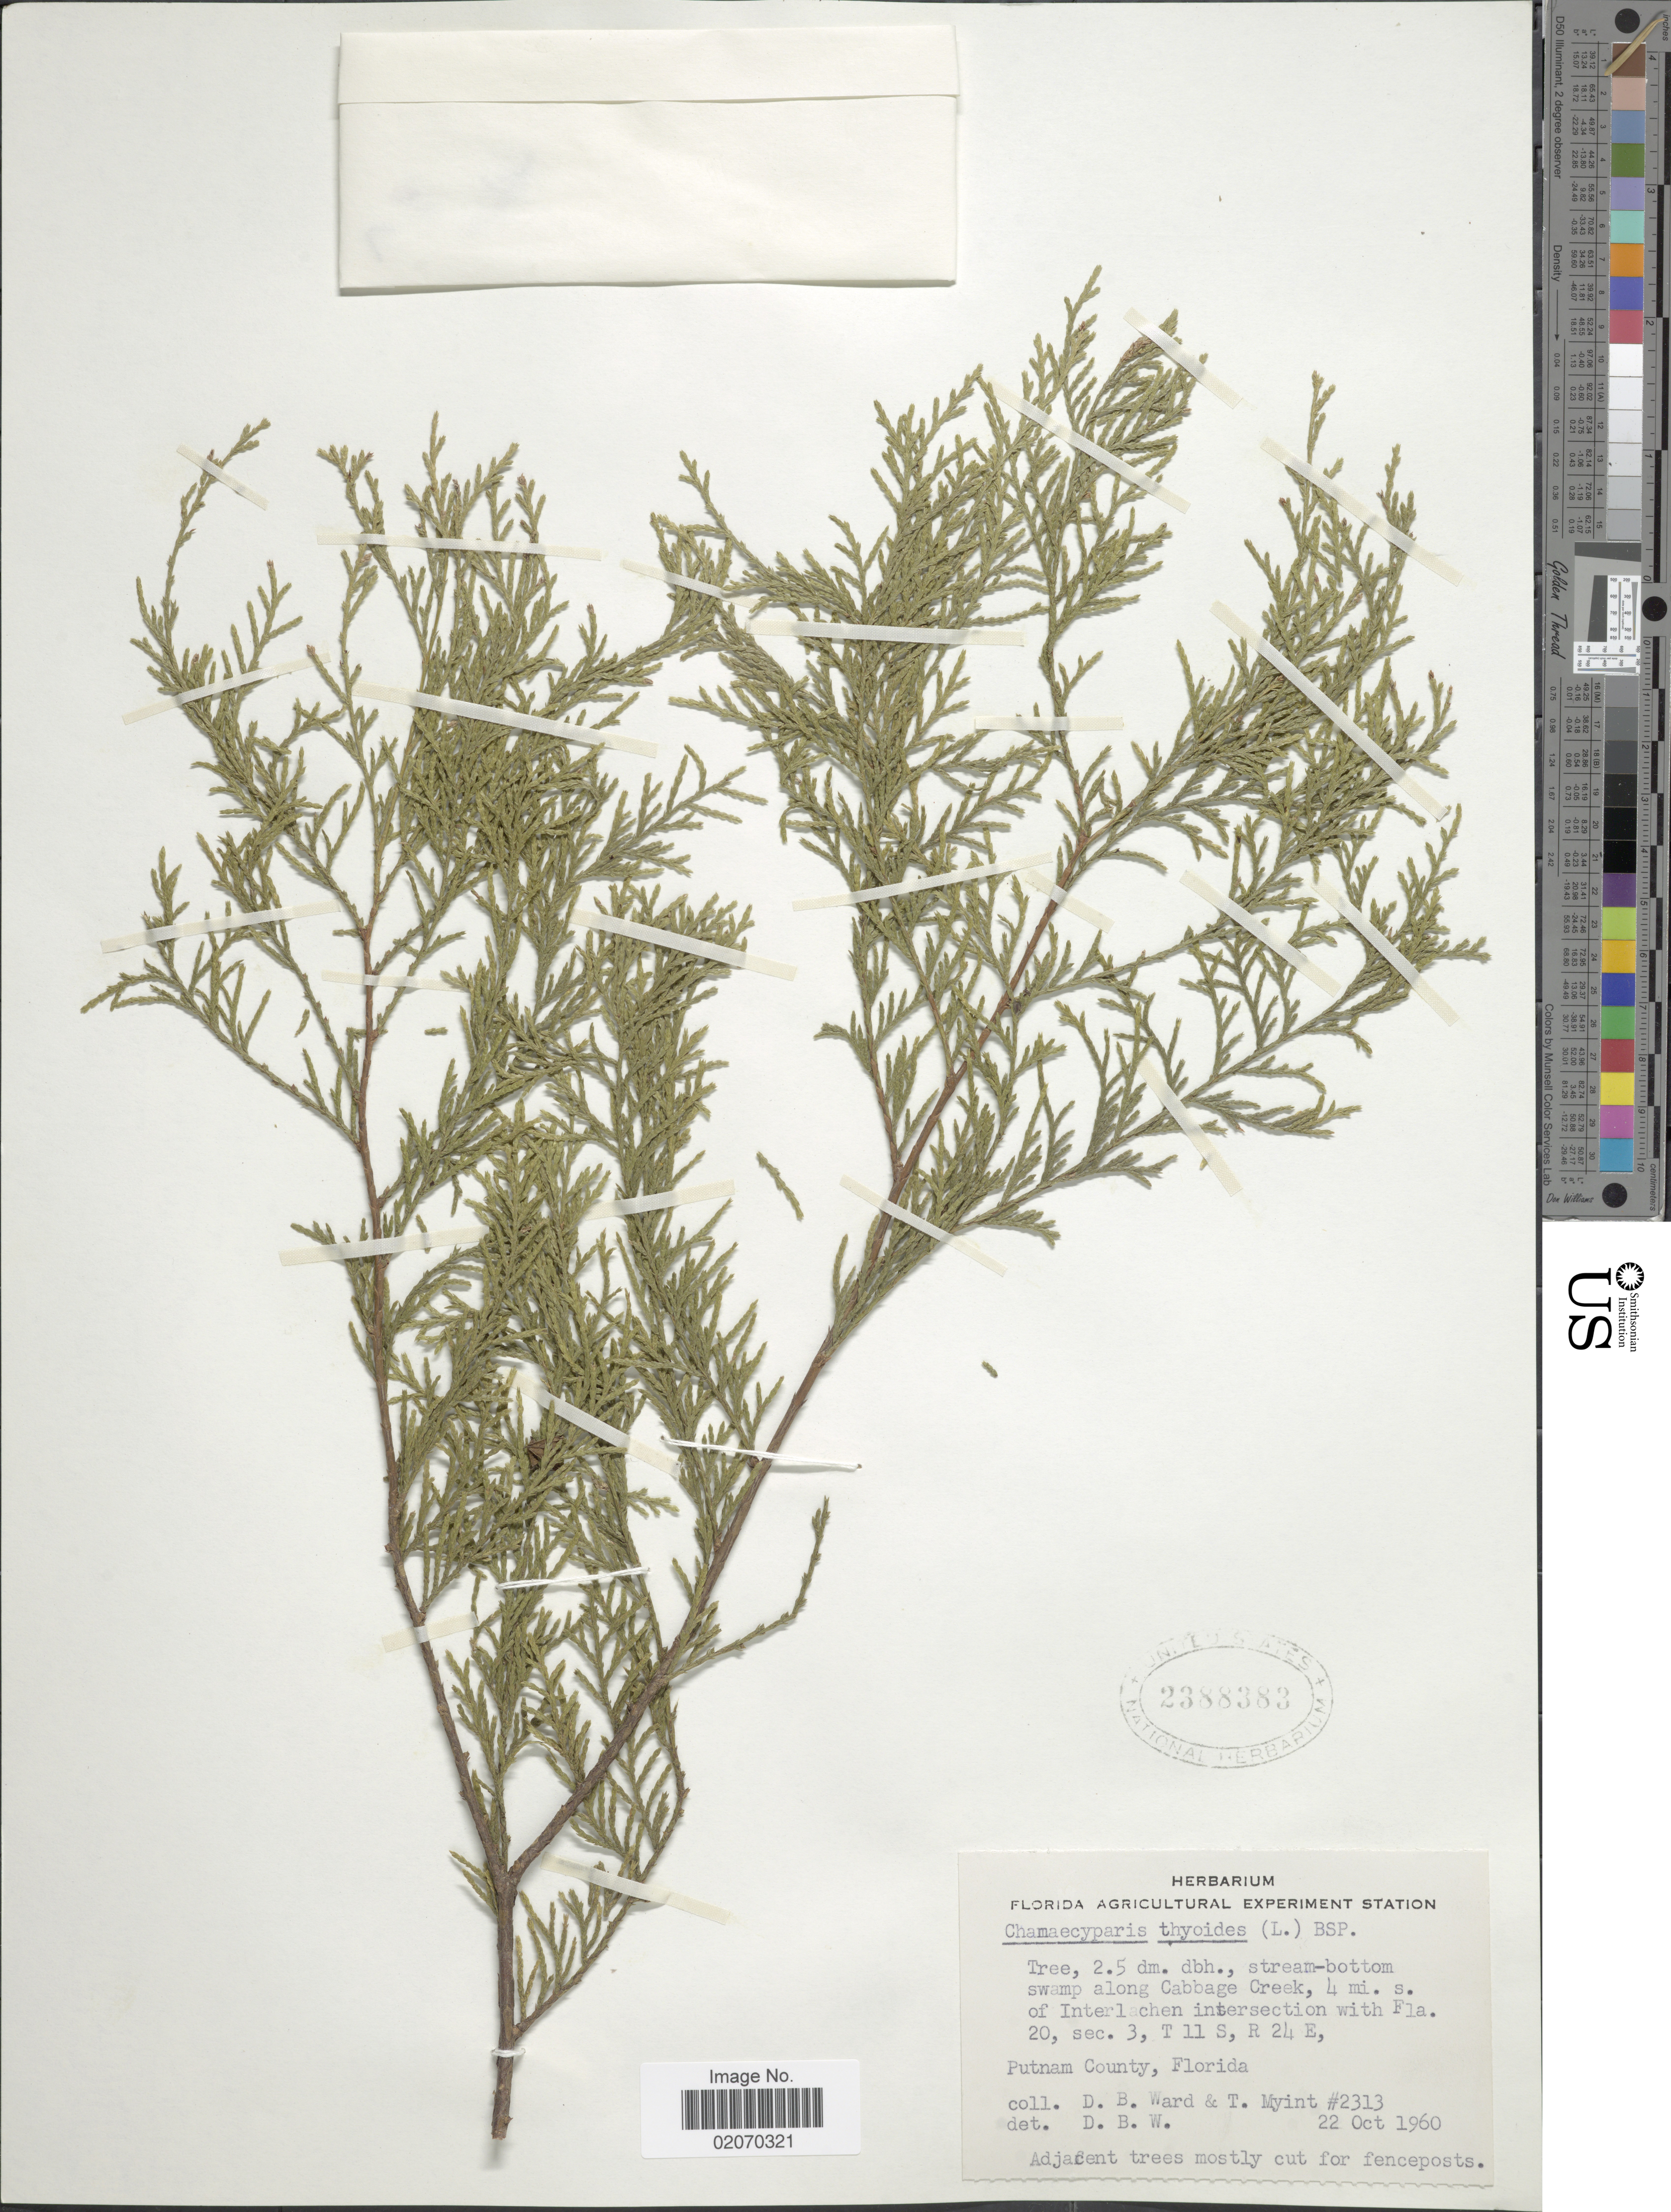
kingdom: Plantae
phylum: Tracheophyta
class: Pinopsida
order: Pinales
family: Cupressaceae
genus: Chamaecyparis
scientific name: Chamaecyparis thyoides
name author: (L.) Britton, Stearns & Poggenb.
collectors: D. B. Ward & T. Myint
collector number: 2313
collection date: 1960-10-22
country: United States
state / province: Florida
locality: Along Cabbage Creek, 4 mi. s. of Interlachen intersection with Fla. 20, sec. 3, T 11 S, R 24 E, Putnam County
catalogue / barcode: US 2388383